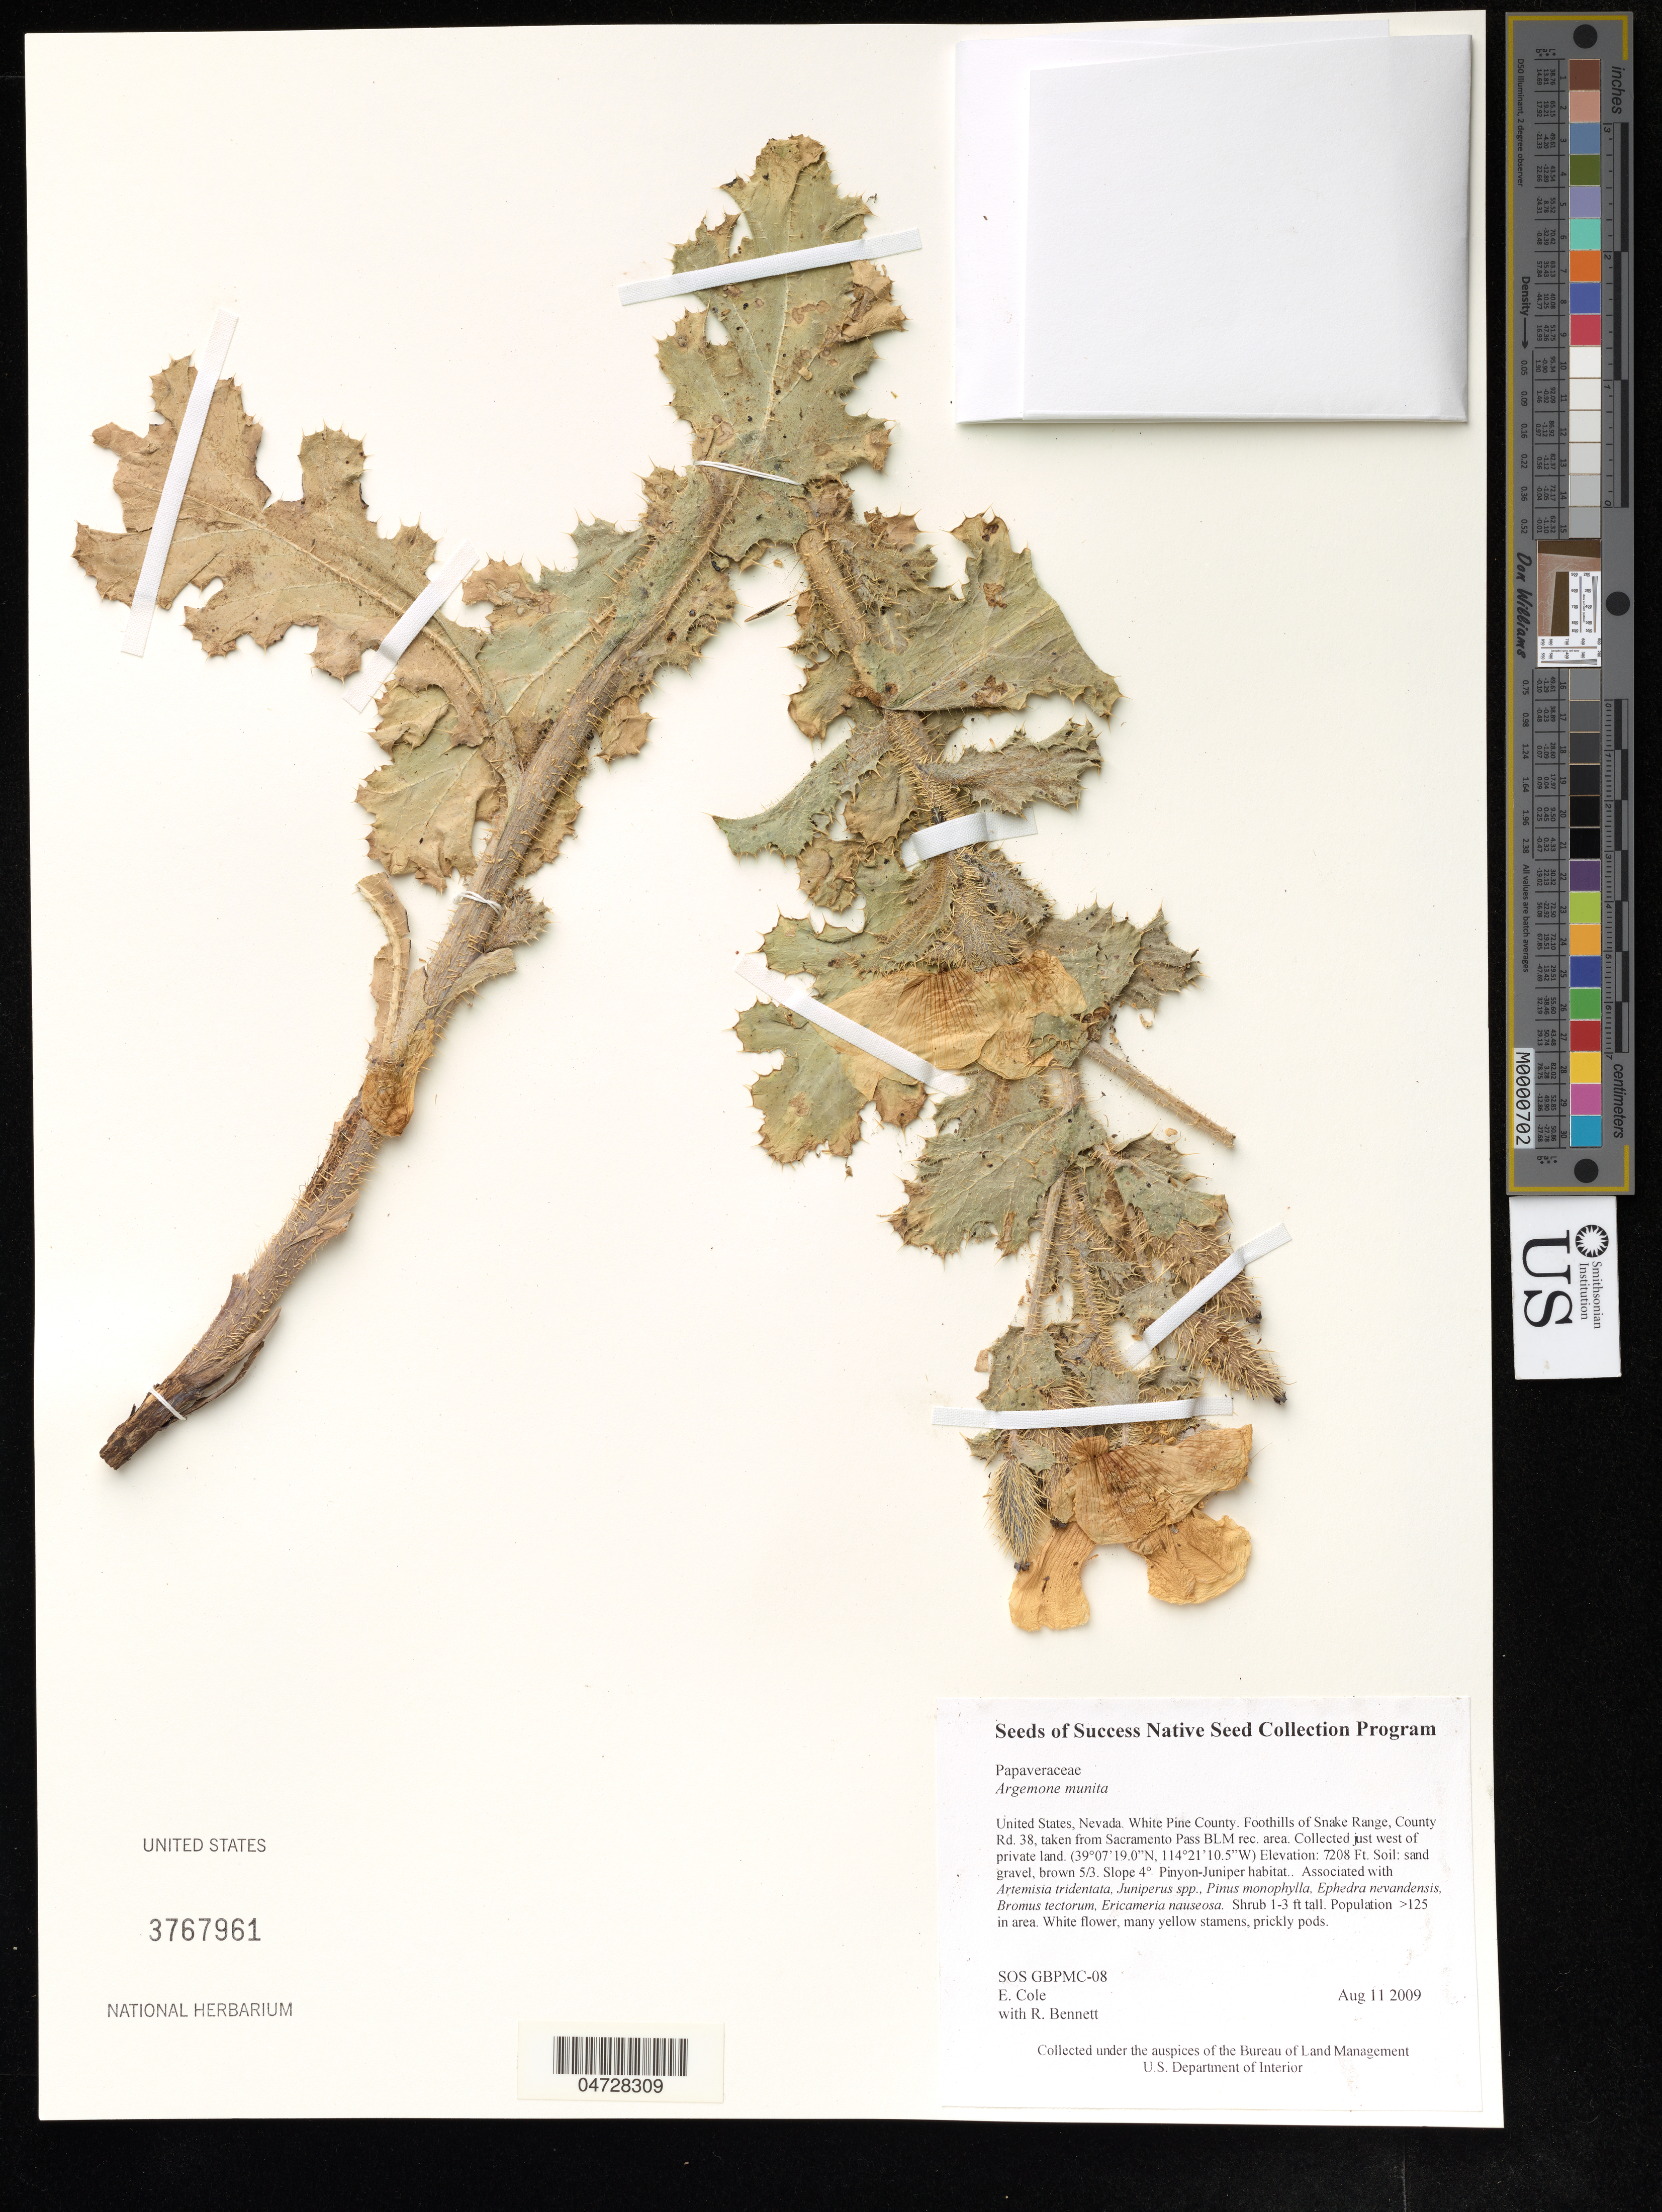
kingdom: Plantae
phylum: Tracheophyta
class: Magnoliopsida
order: Ranunculales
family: Papaveraceae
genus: Argemone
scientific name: Argemone munita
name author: Durand & Hilg.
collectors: E. Cole & R. Bennett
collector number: SOS GBPMC-08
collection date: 2009-08-11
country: United States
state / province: Nevada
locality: White Pine County, Foothills of Snake Range, County Rd. 38, taken from Sacramento Pass BLM rec. area, Collected just west of private land.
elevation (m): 2197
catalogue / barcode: US 3767961